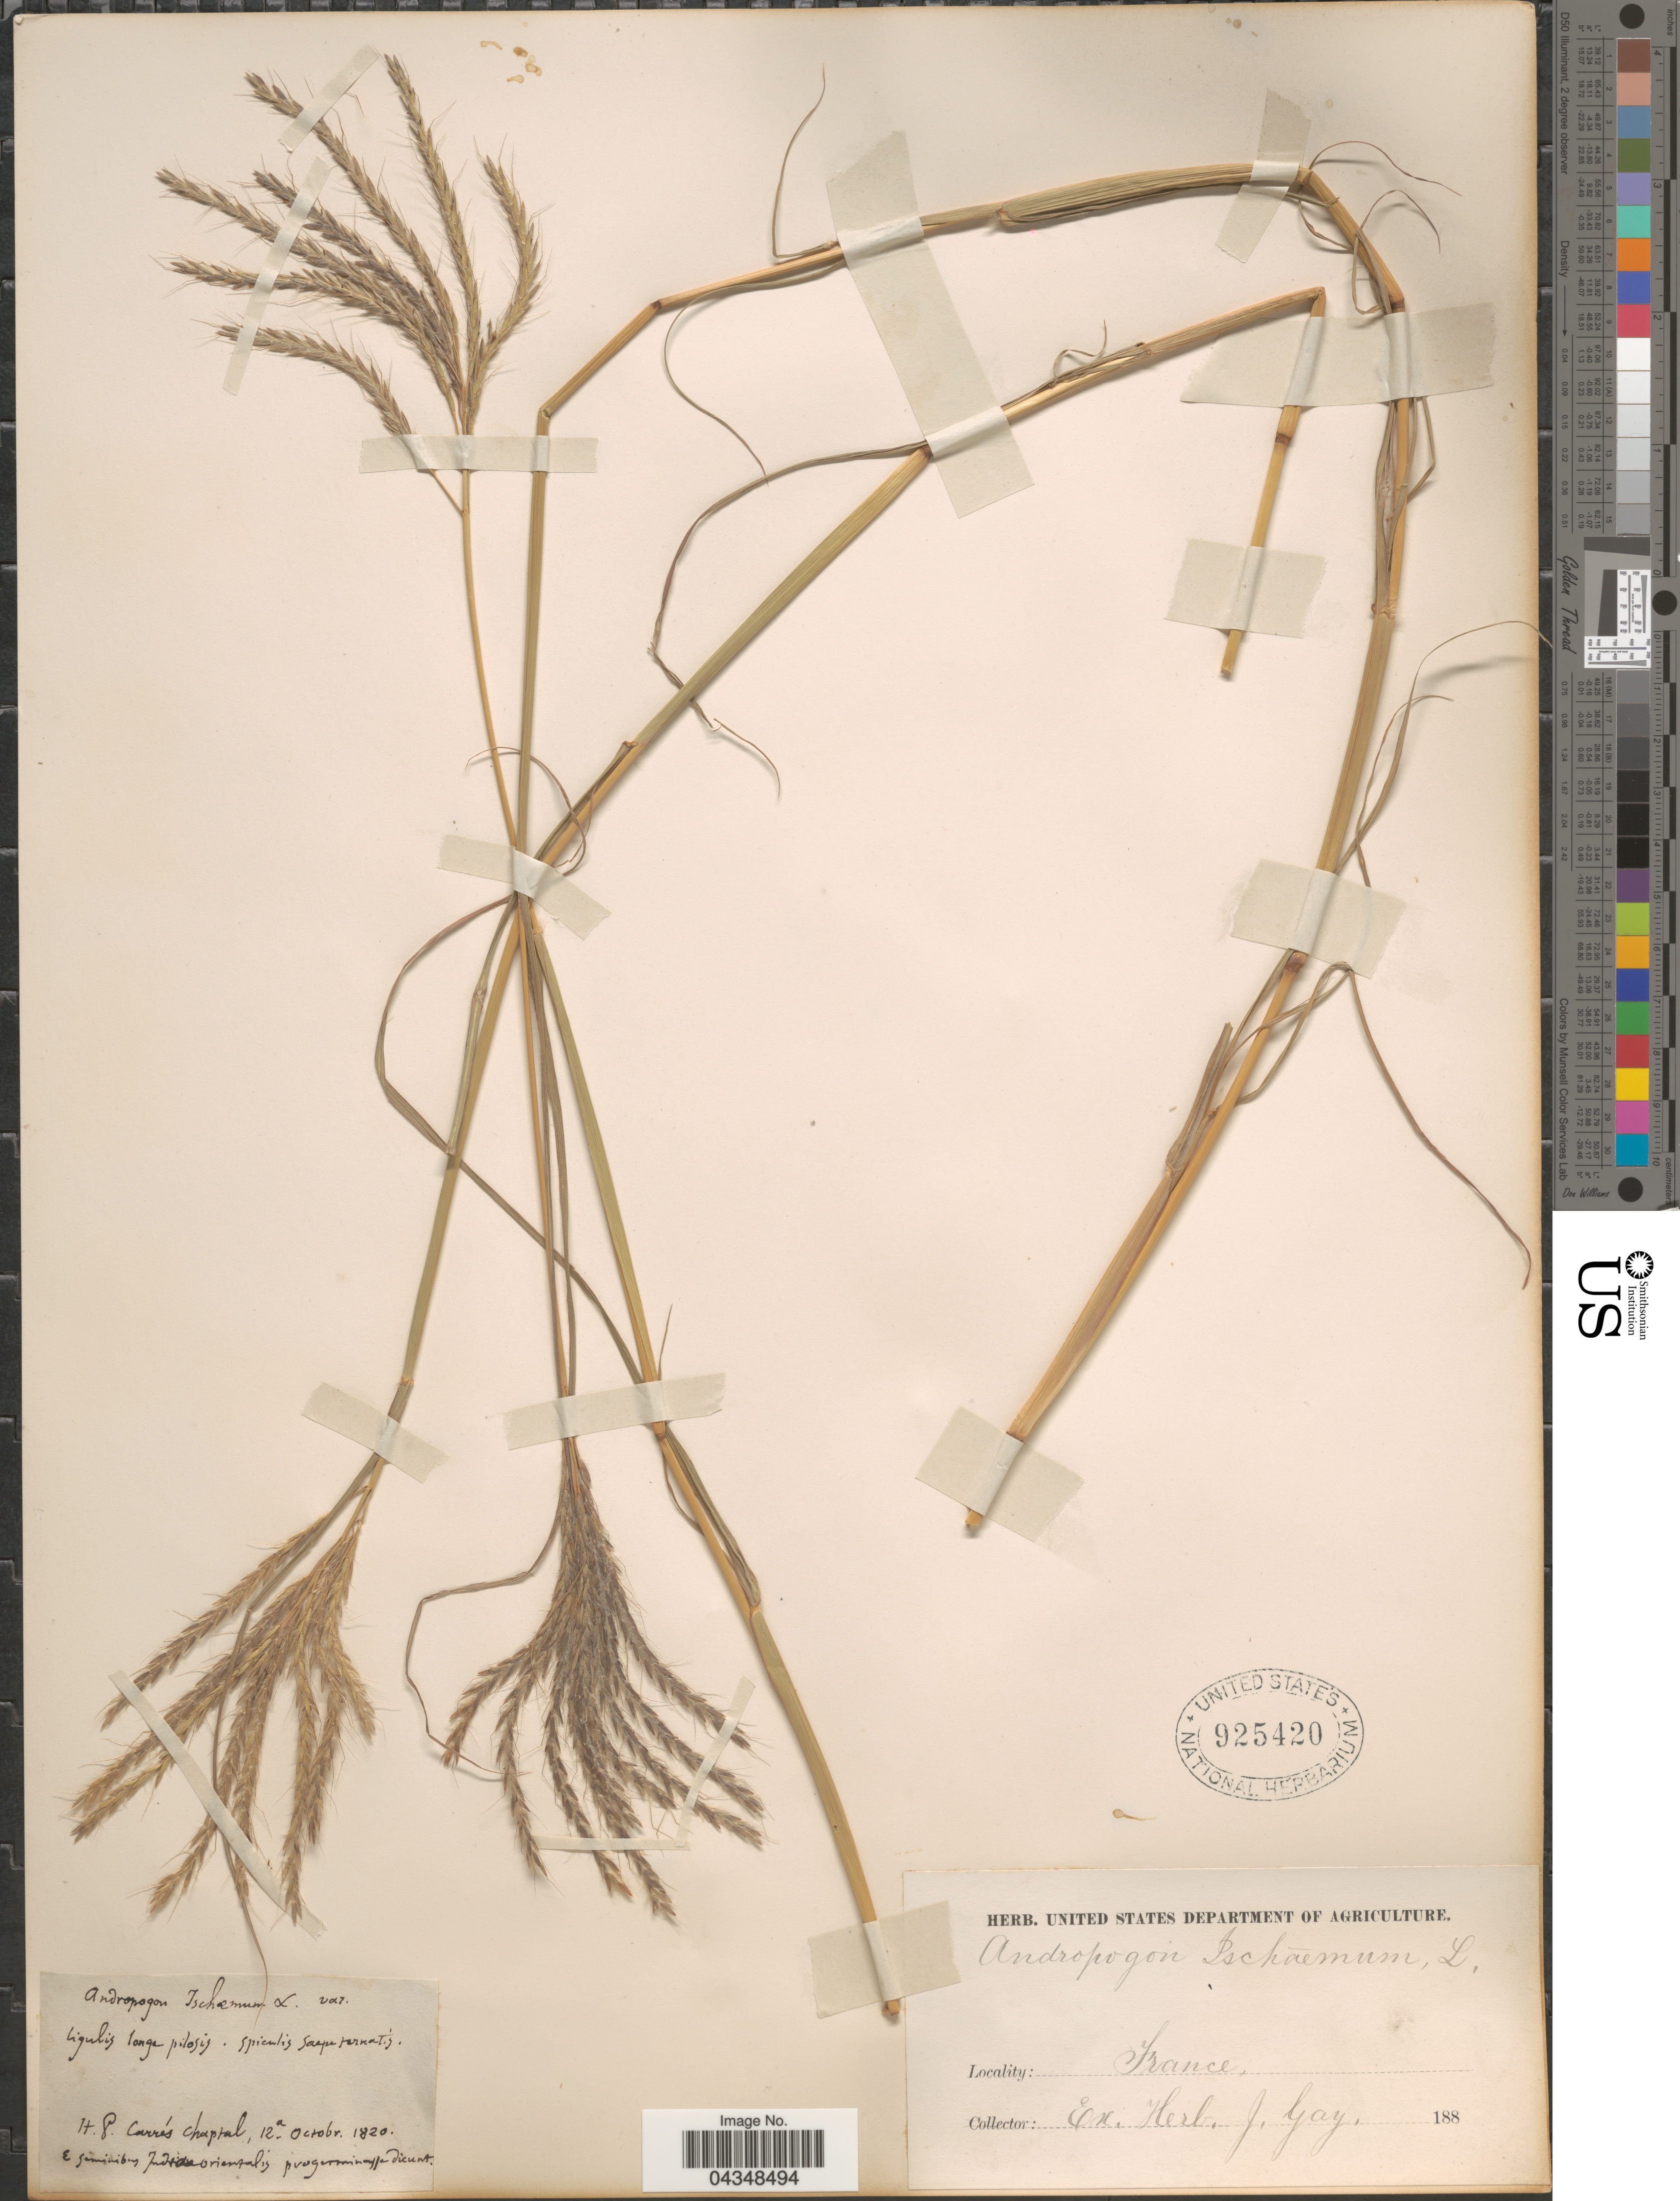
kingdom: Plantae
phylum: Tracheophyta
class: Liliopsida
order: Poales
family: Poaceae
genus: Bothriochloa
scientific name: Bothriochloa ischaemum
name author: (L.) Keng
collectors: ex herb. J. Gay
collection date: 1820-10-12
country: France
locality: H. P. Carrés chaptal[interpreted]. E gaminibus[interpreted] Ind[interpreted] orientalis [illegible text].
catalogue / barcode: US 925420